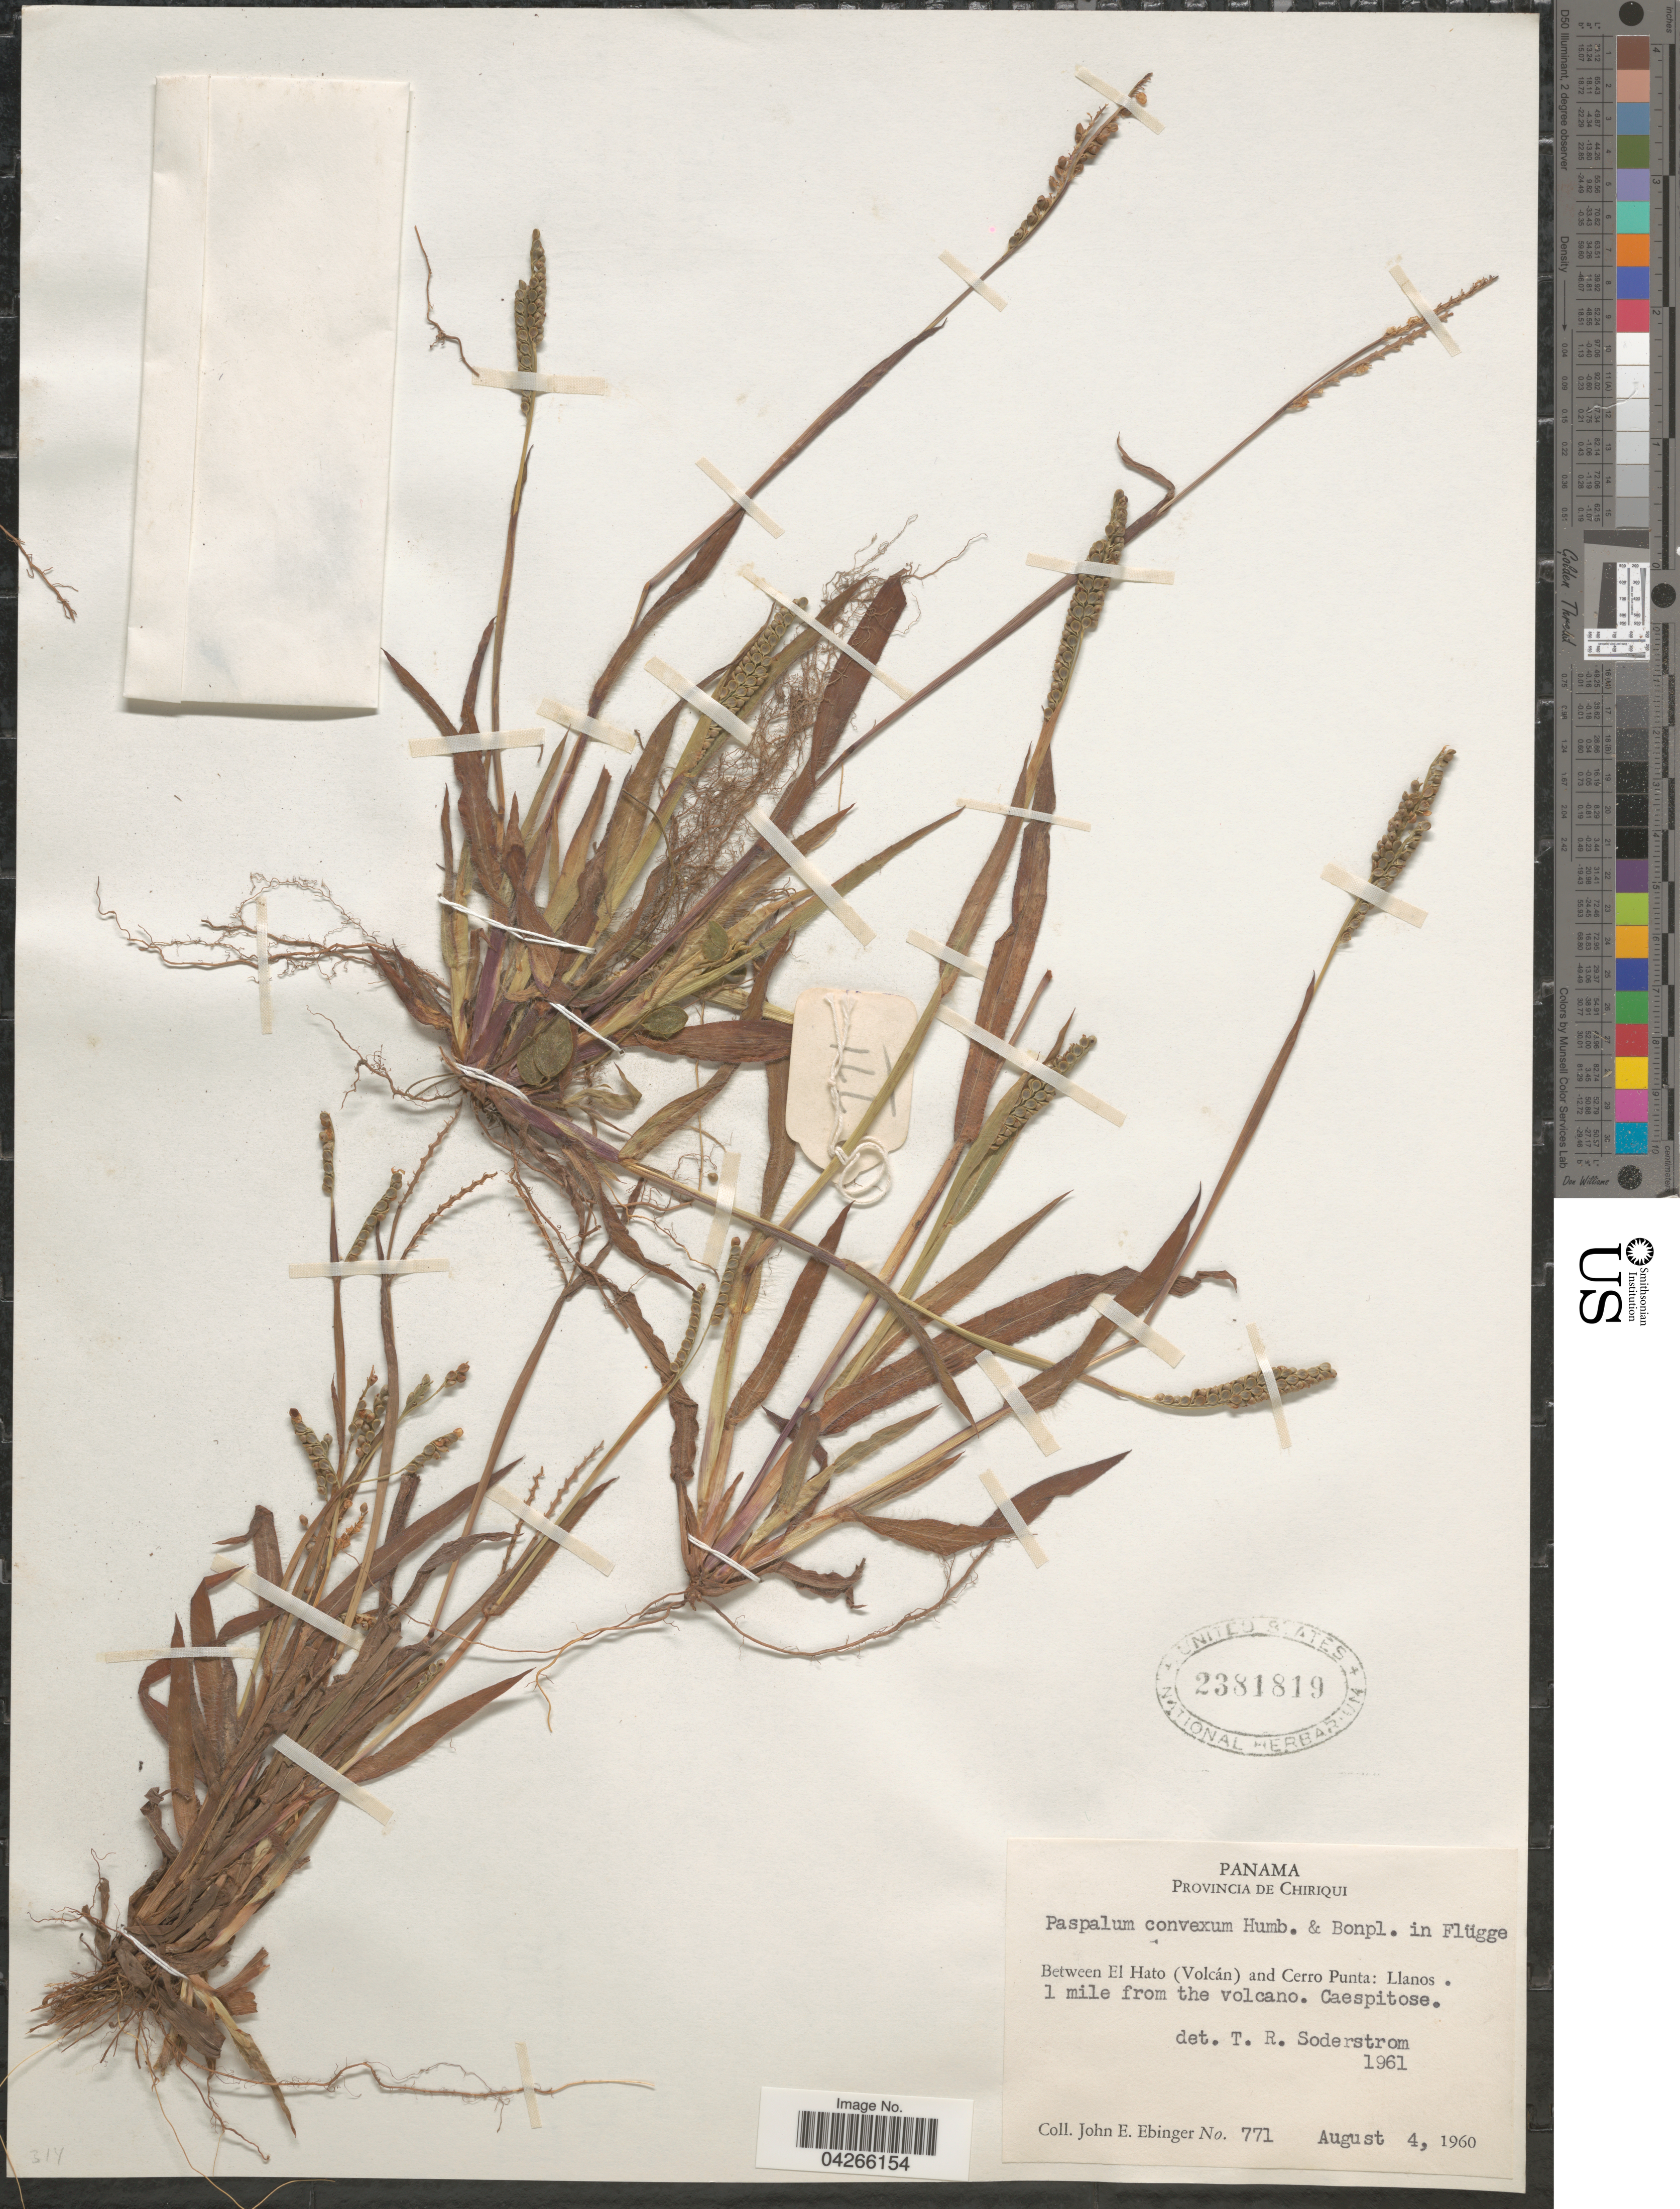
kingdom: Plantae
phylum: Tracheophyta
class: Liliopsida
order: Poales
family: Poaceae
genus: Paspalum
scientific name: Paspalum convexum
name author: Humb. & Bonpl. ex Flüggé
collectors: J. Ebinger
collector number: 771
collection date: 1960-08-04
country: Panama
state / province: Chiriqui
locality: Between El Hato (Volcán) and Cerro Punta: Llanos 1 mile from the volcano.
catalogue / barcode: US 2381819